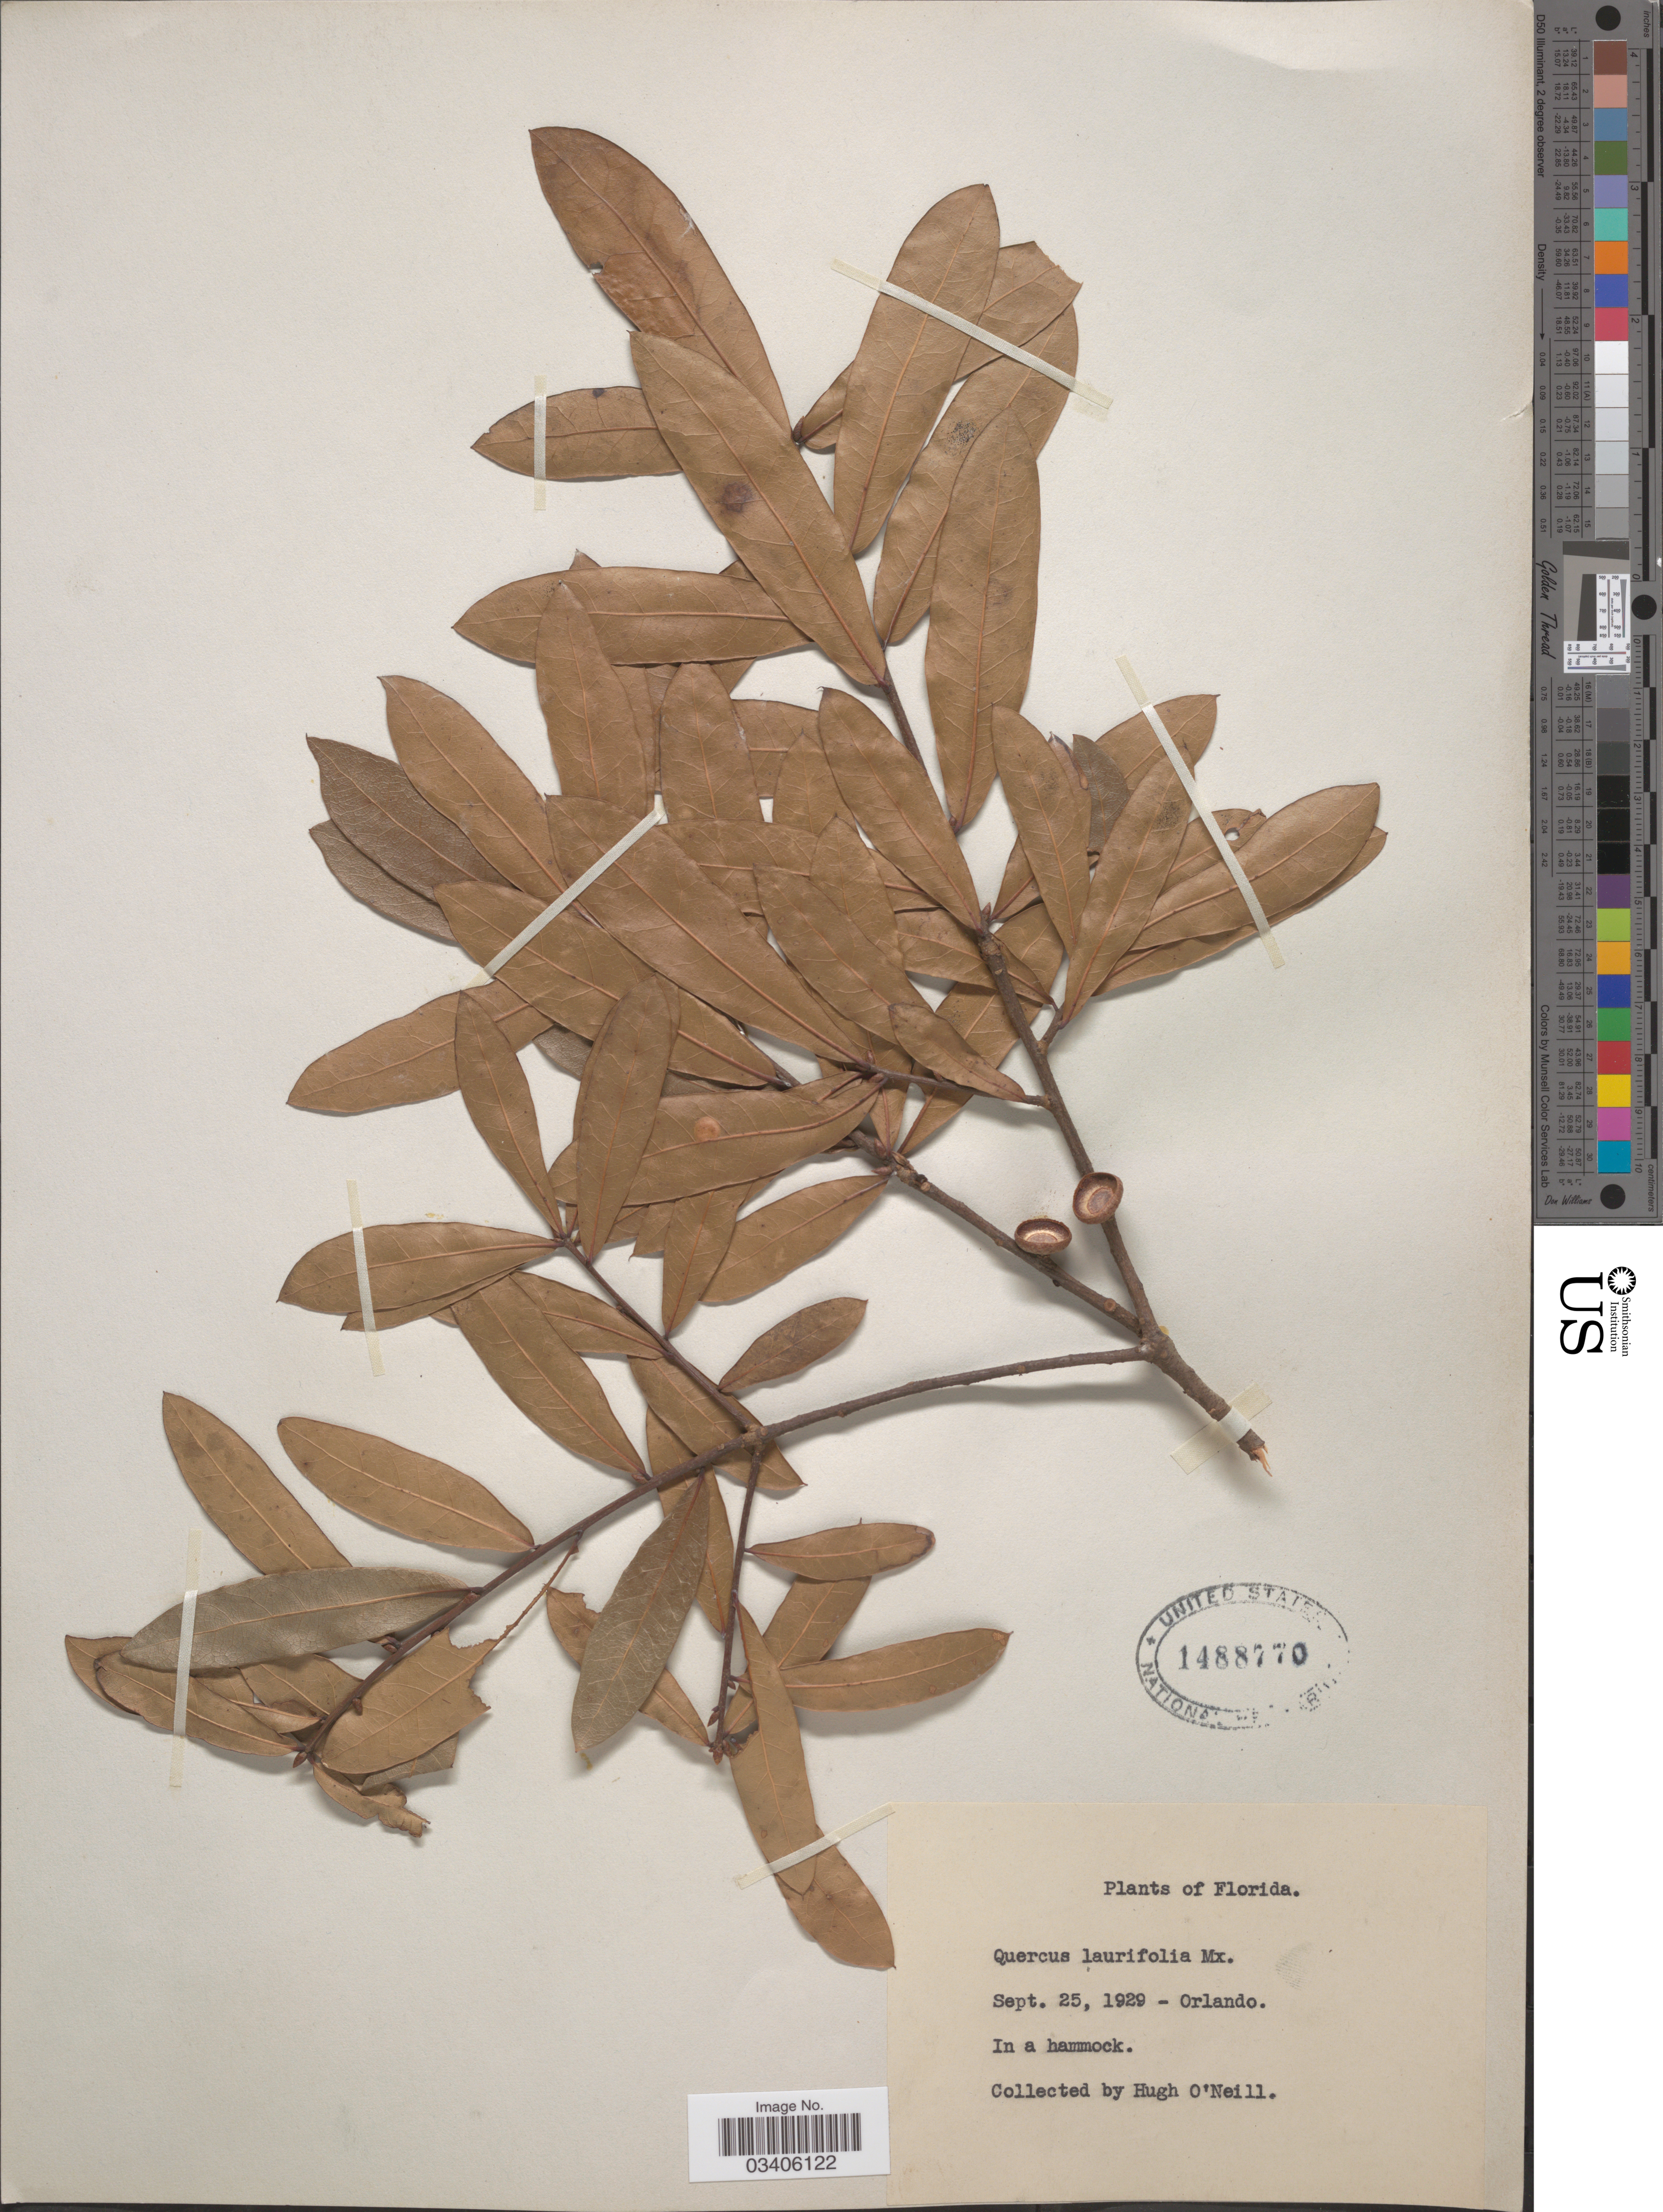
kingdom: Plantae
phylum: Tracheophyta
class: Magnoliopsida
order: Fagales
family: Fagaceae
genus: Quercus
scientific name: Quercus laurifolia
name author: Michx.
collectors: H. O'Neill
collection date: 1929-09-25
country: United States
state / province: Florida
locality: Orlando.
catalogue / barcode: US 1488770